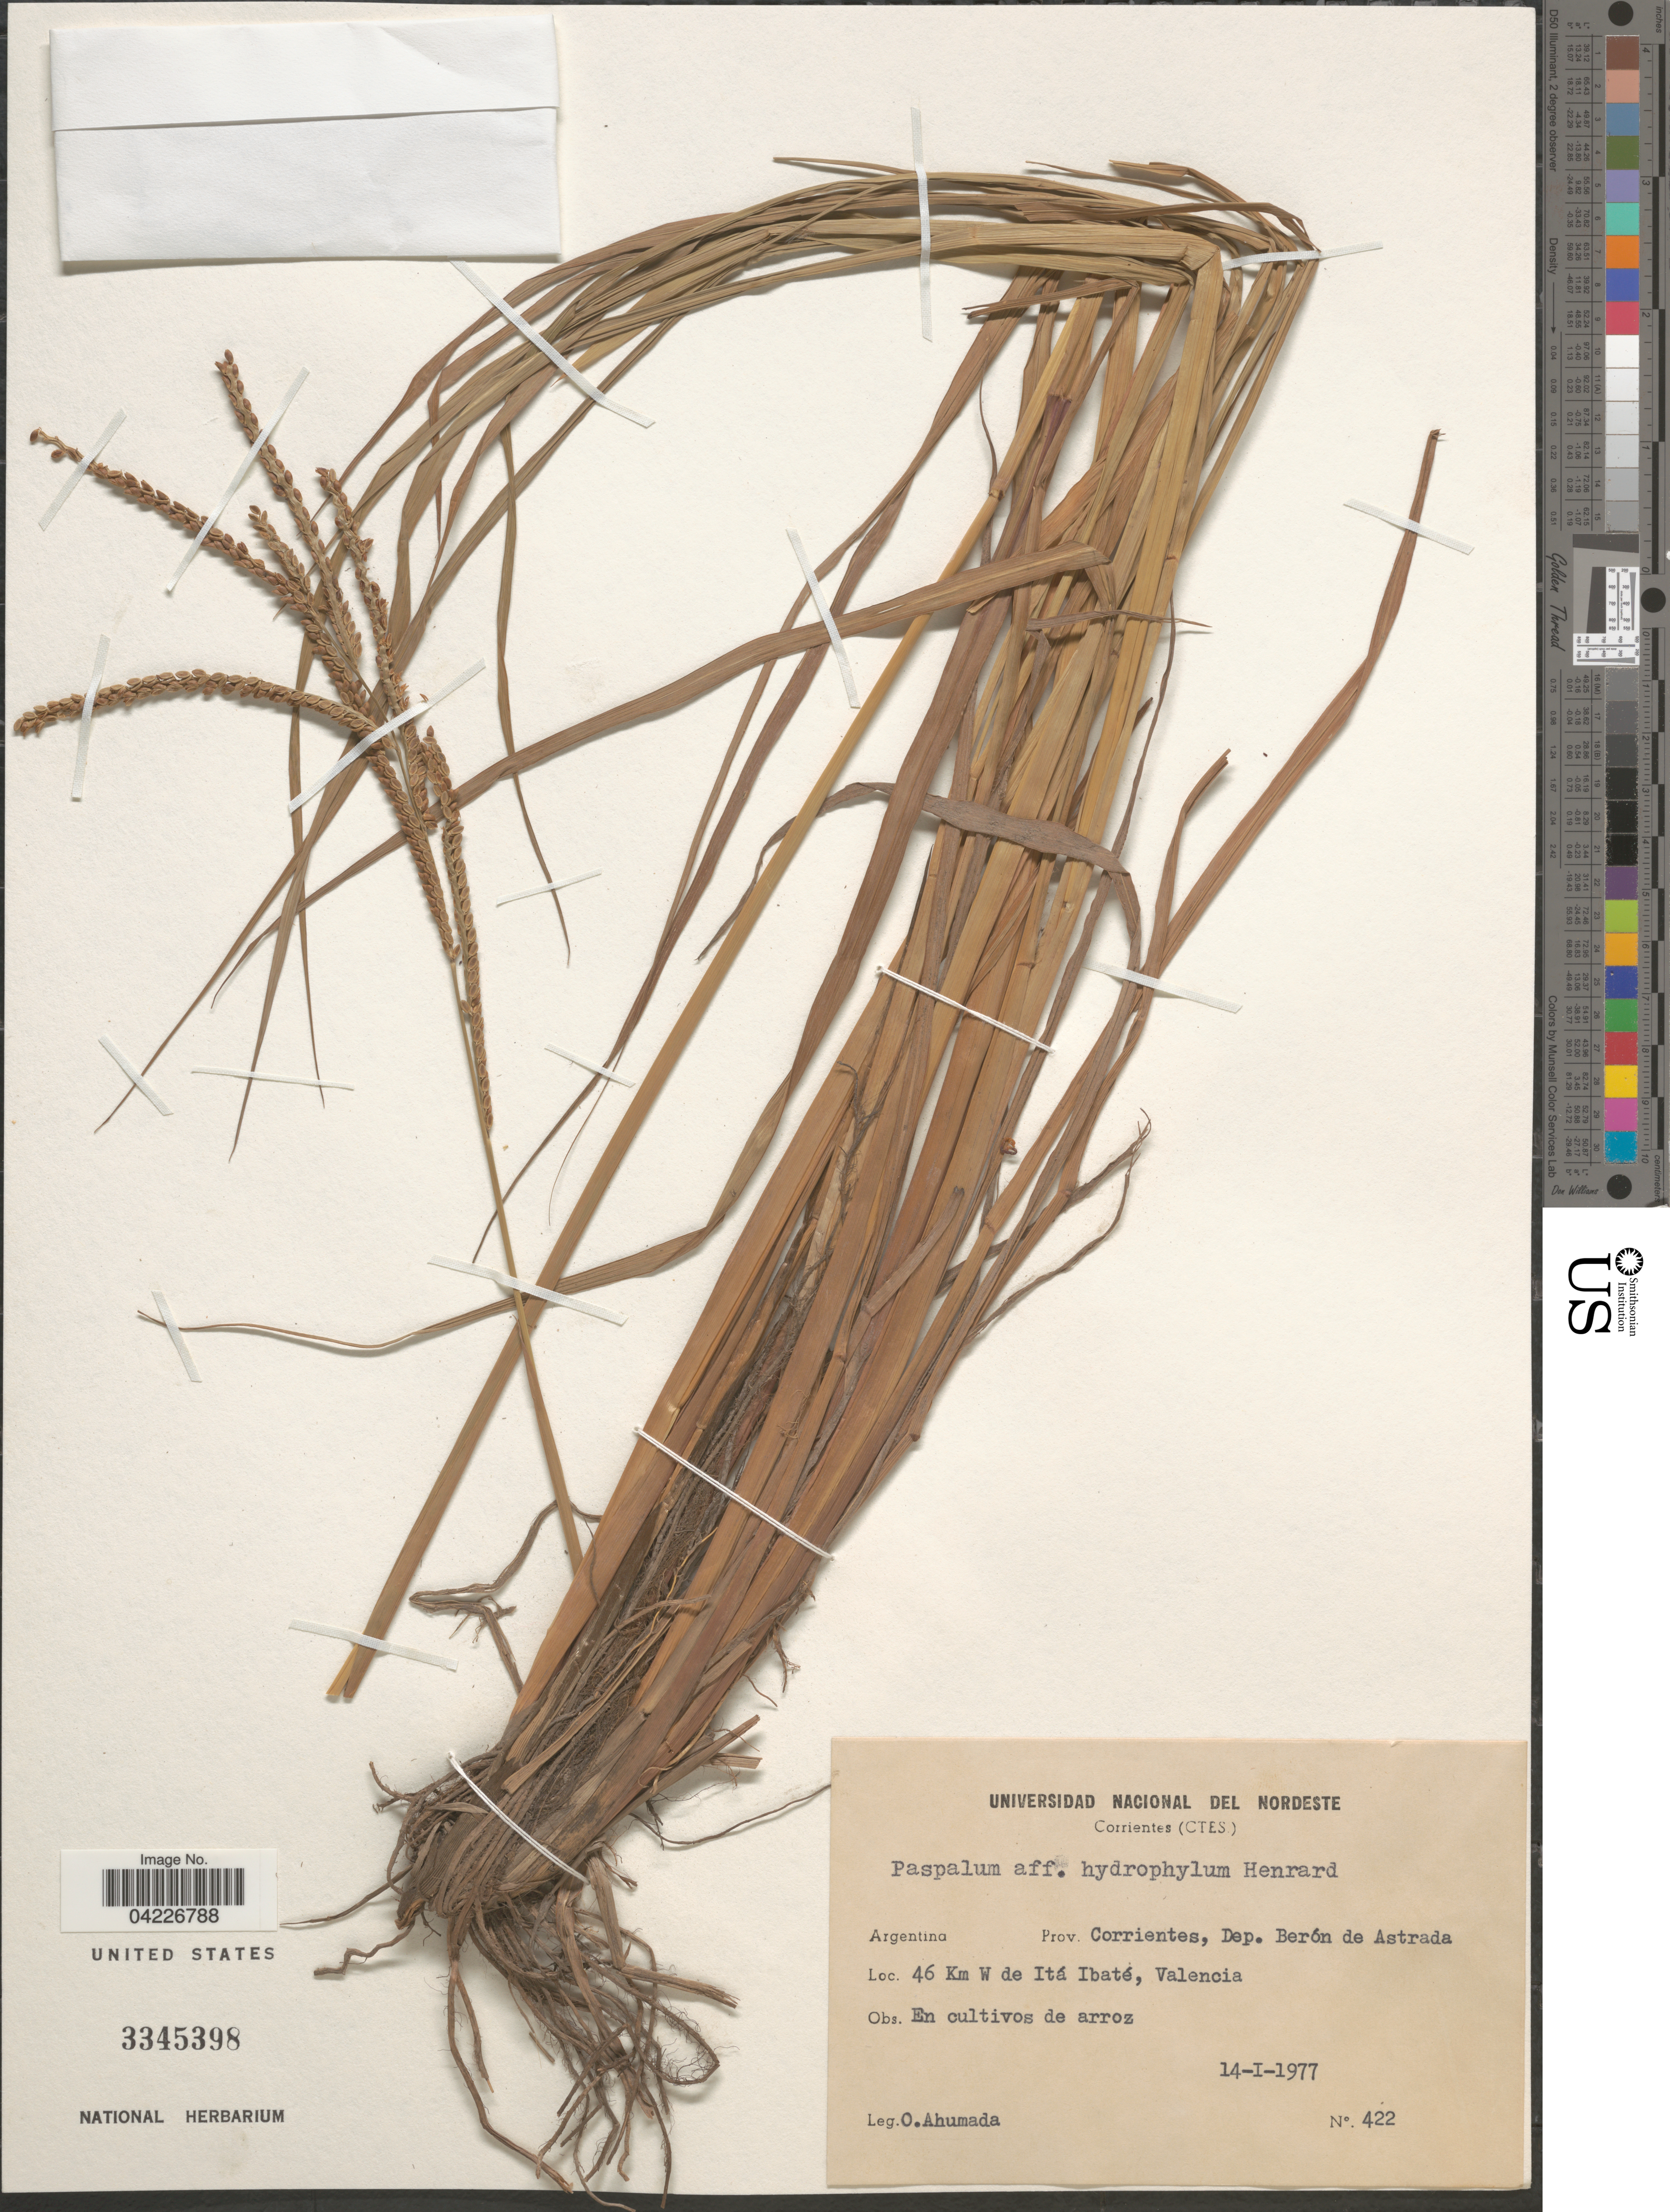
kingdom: Plantae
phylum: Tracheophyta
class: Liliopsida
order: Poales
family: Poaceae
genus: Paspalum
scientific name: Paspalum wrightii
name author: Hitchc. & Chase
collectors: O. Ahumada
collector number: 422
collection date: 1977-01-14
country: Argentina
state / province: Corrientes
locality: Dep. Berón de Astrada. 46 Km W de Itá Ibaté, Valencia.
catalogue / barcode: US 3345398